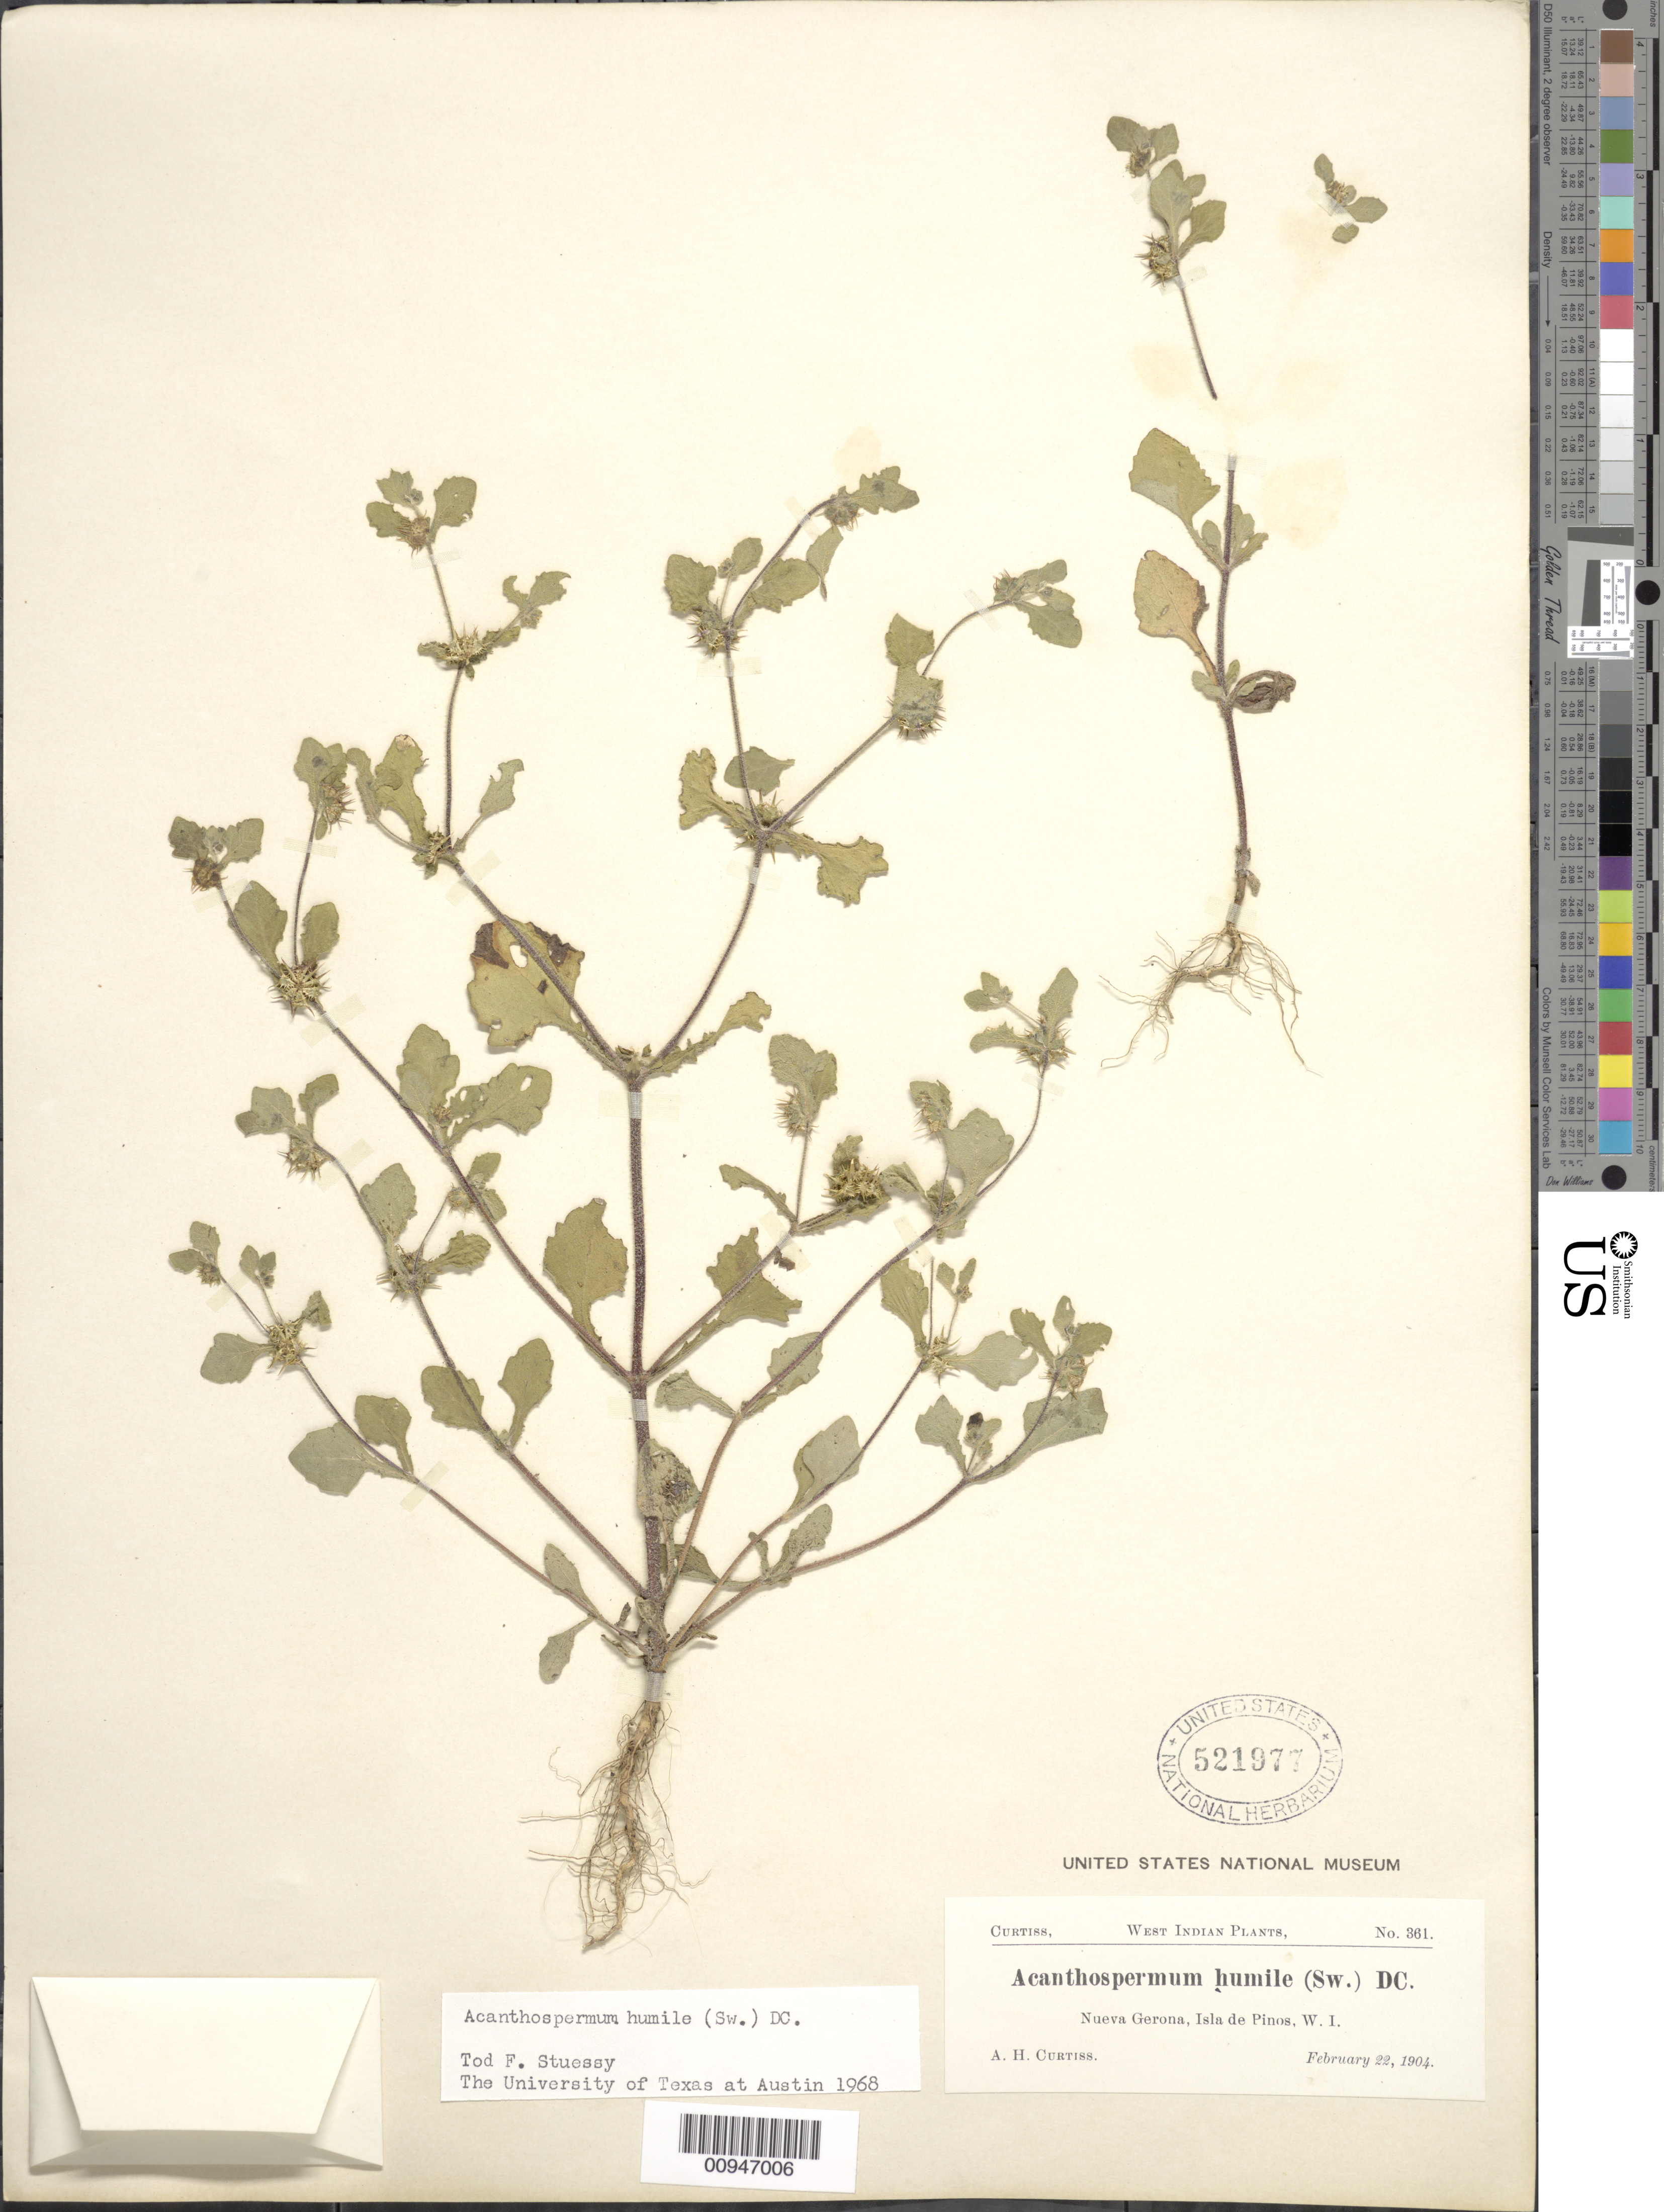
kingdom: Plantae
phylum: Tracheophyta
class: Magnoliopsida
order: Asterales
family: Asteraceae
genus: Acanthospermum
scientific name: Acanthospermum humile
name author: (Sw.) DC.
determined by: Stuessy, T. F.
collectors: A. H. Curtiss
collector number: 361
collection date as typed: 22 Feb 1904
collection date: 1904-02-22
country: Cuba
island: Isla de la Juventud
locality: Nueva Gerona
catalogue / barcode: US 521977